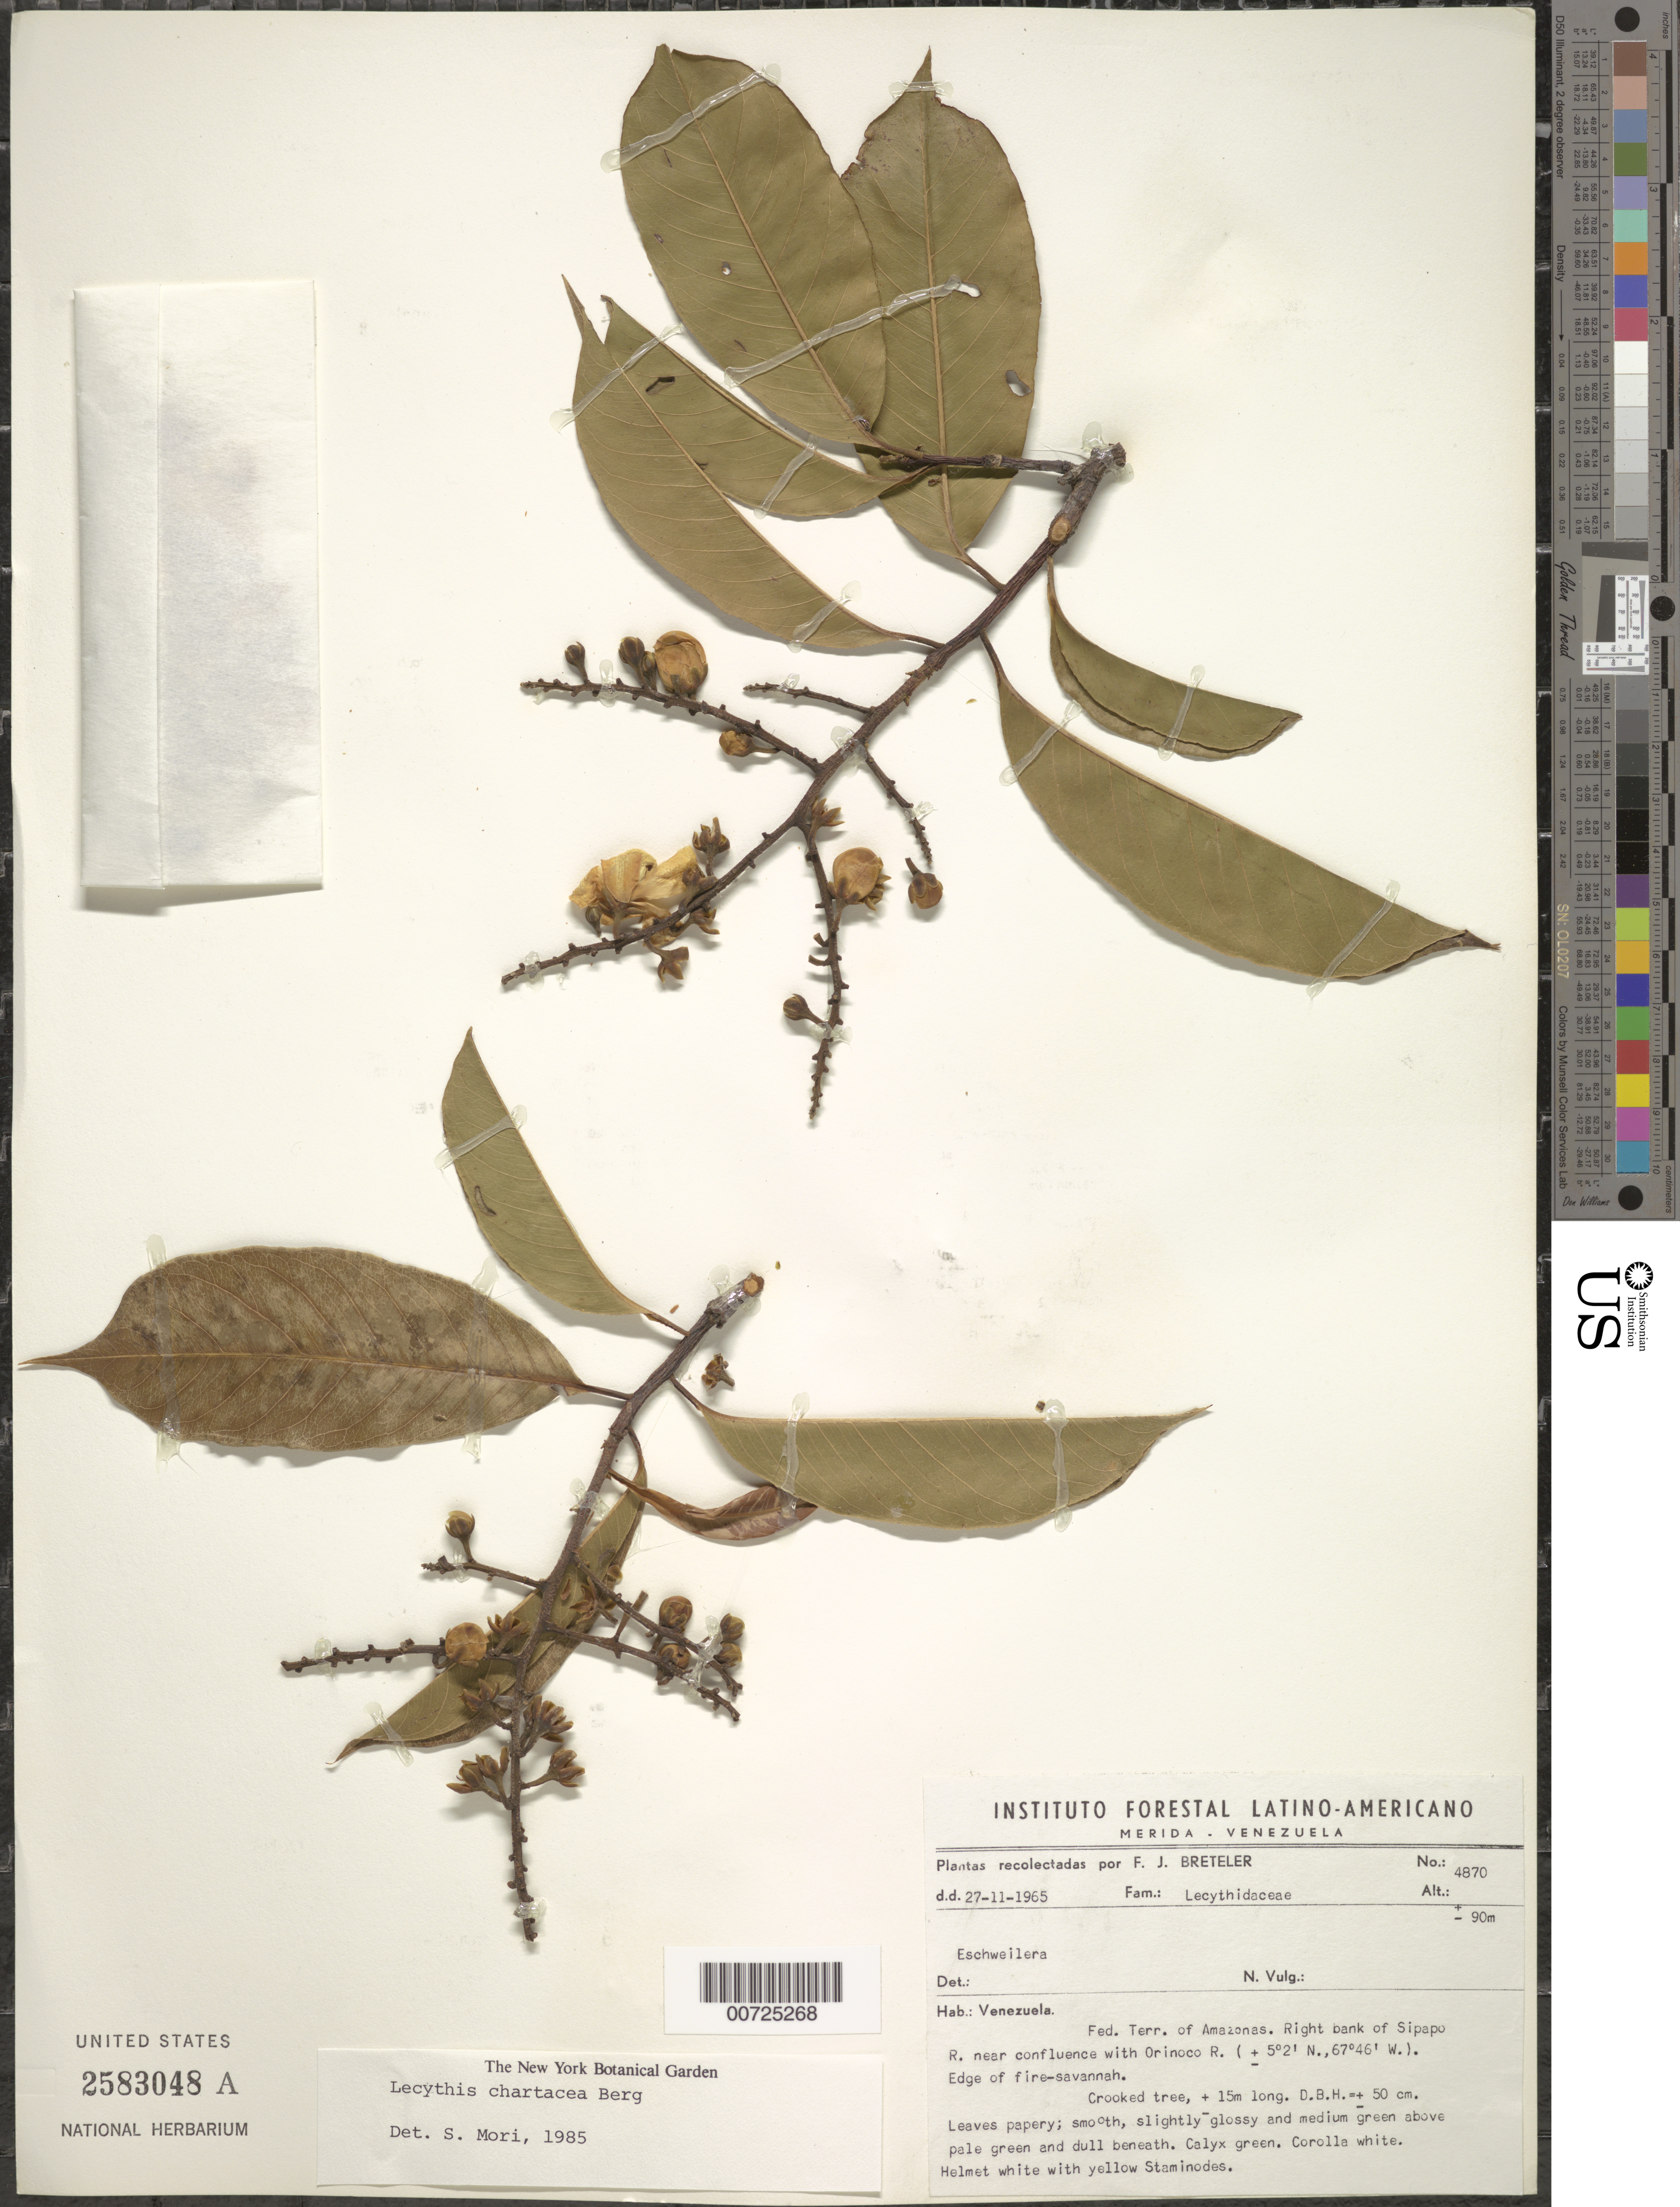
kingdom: Plantae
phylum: Tracheophyta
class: Magnoliopsida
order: Ericales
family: Lecythidaceae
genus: Lecythis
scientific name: Lecythis chartacea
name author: O. Berg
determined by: Mori, Scott A.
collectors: F. J. Breteler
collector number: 4870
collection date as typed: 27-Nov-65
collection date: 1965-11-27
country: Venezuela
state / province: Amazonas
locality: Sipapo R., near confl. with Orinoco R.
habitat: Edge of fire-savanna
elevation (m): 90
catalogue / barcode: US 2583048A